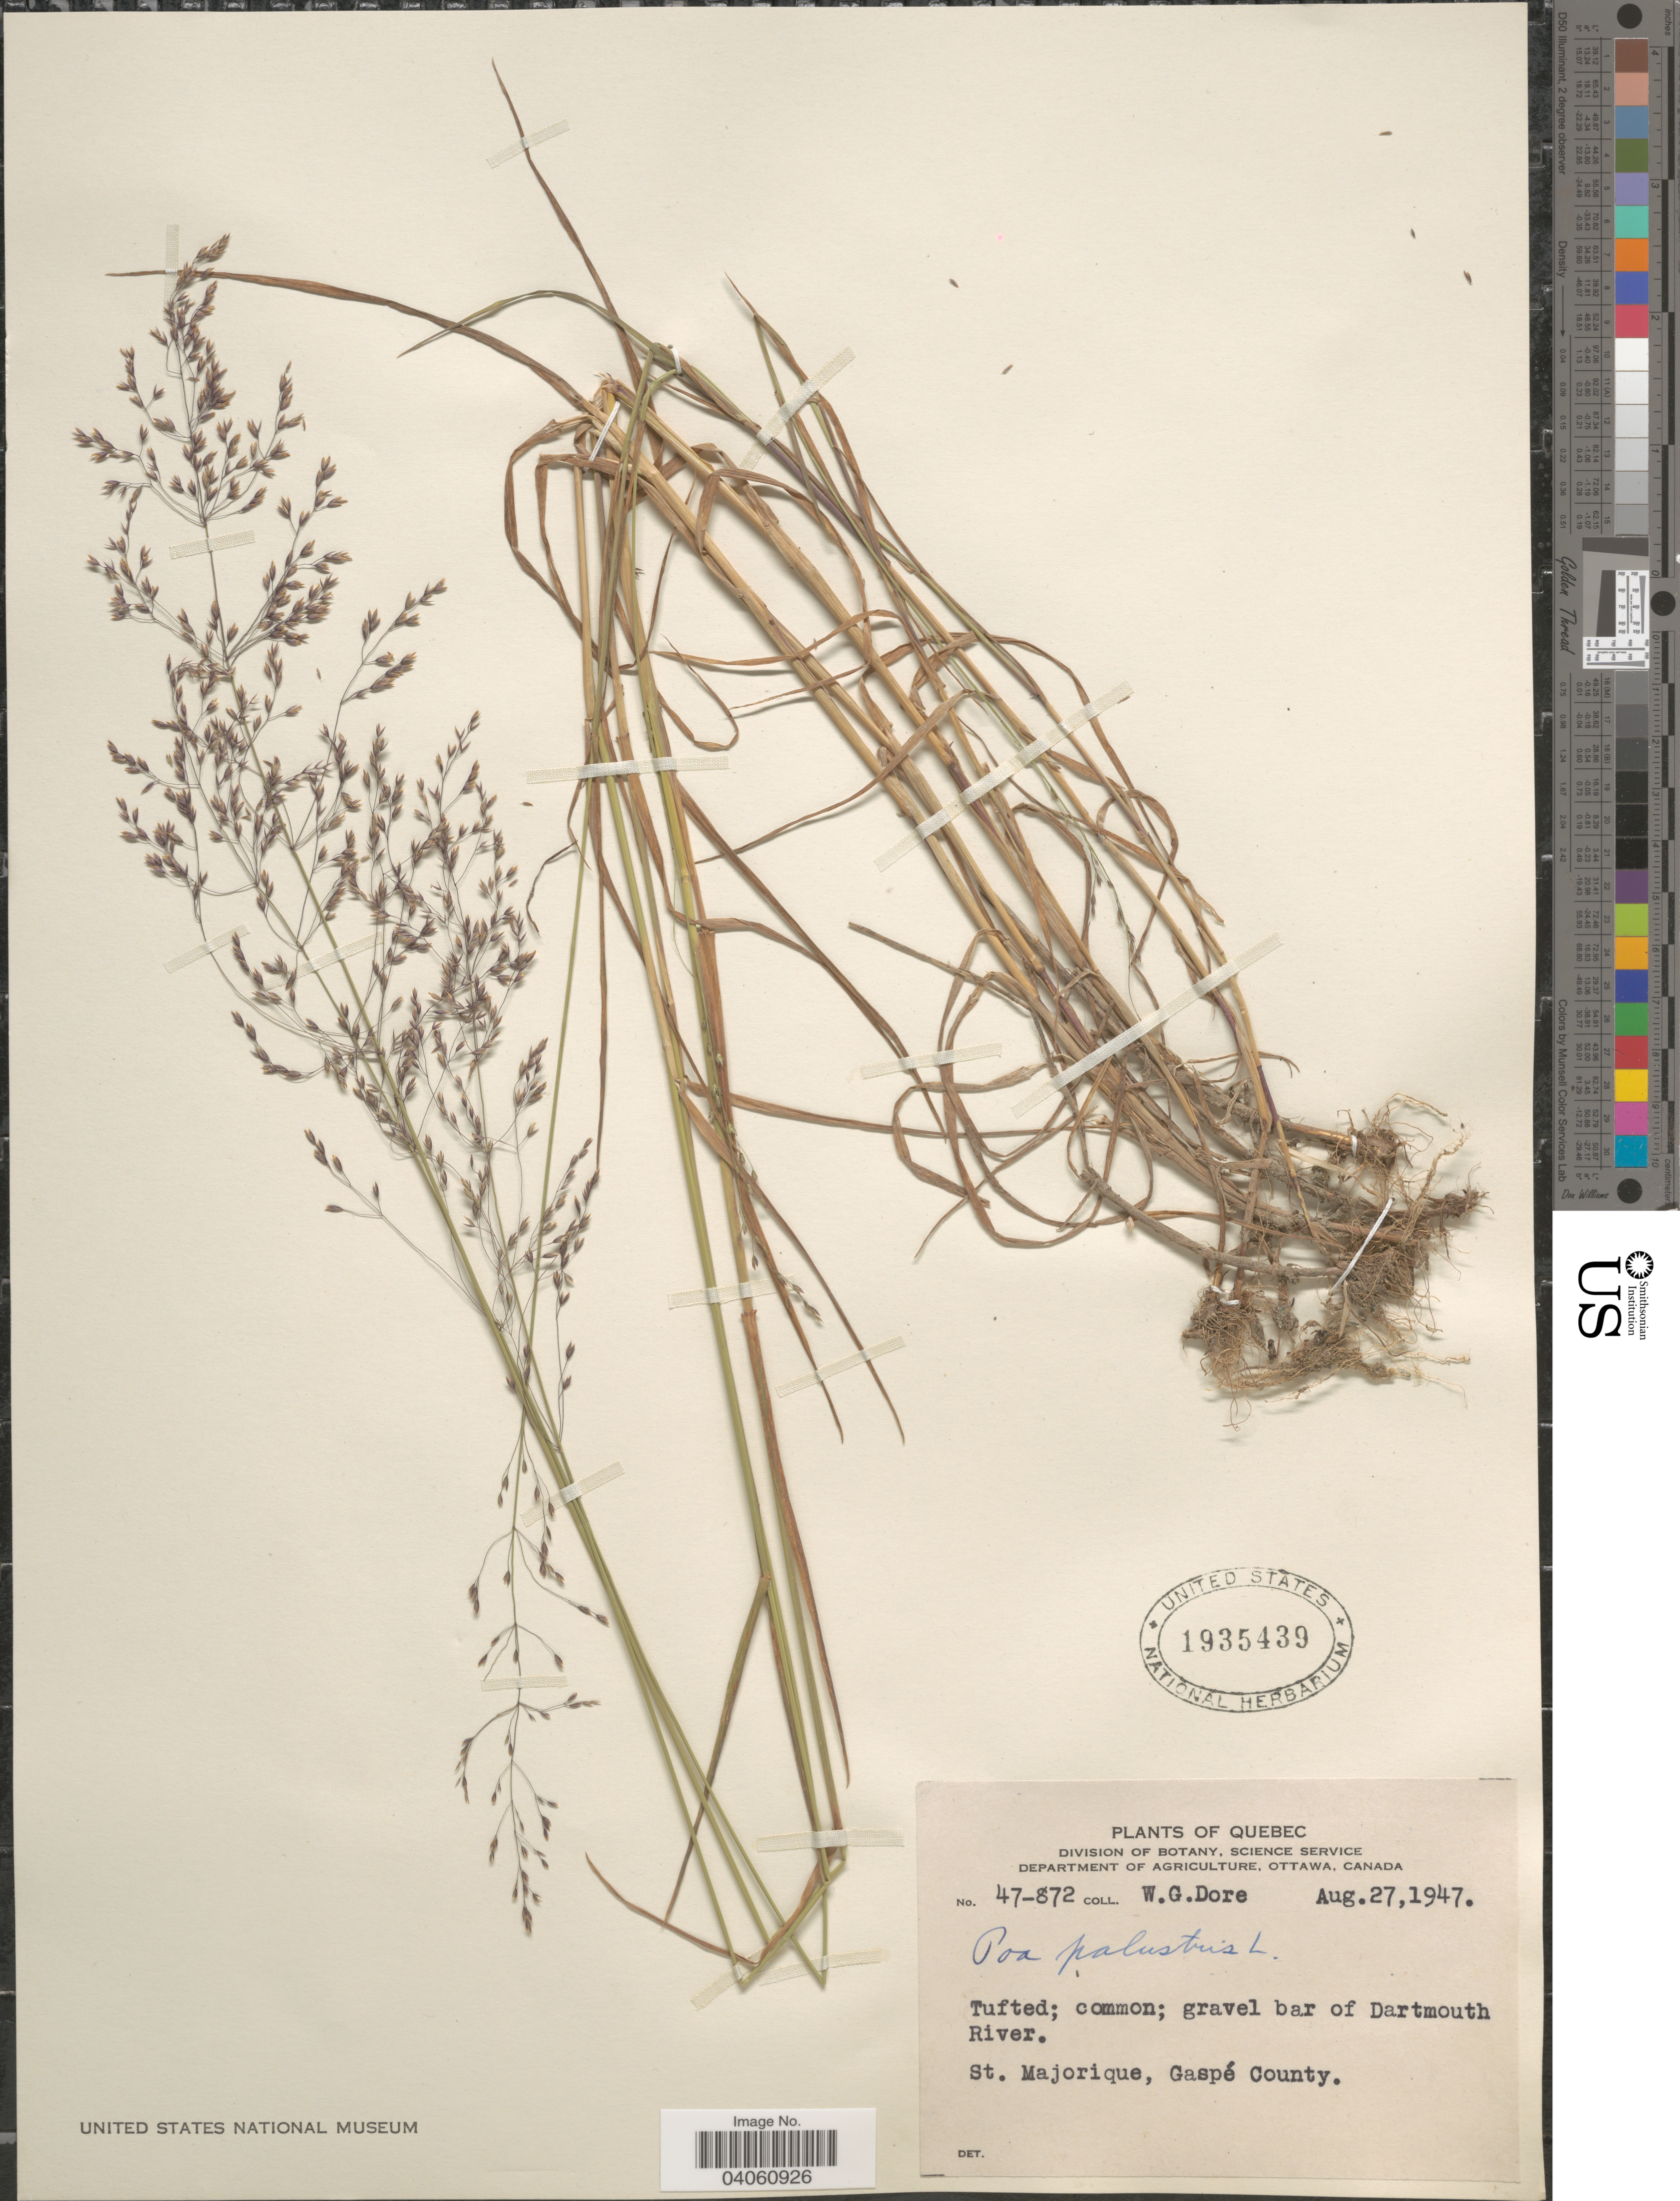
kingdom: Plantae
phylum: Tracheophyta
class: Liliopsida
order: Poales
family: Poaceae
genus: Poa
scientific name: Poa palustris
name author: L.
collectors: W. Dore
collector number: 47-872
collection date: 1947-08-27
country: Canada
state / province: Quebec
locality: Bar of Dartmouth River. St. Majorique, Gaspé County.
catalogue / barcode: US 1935439